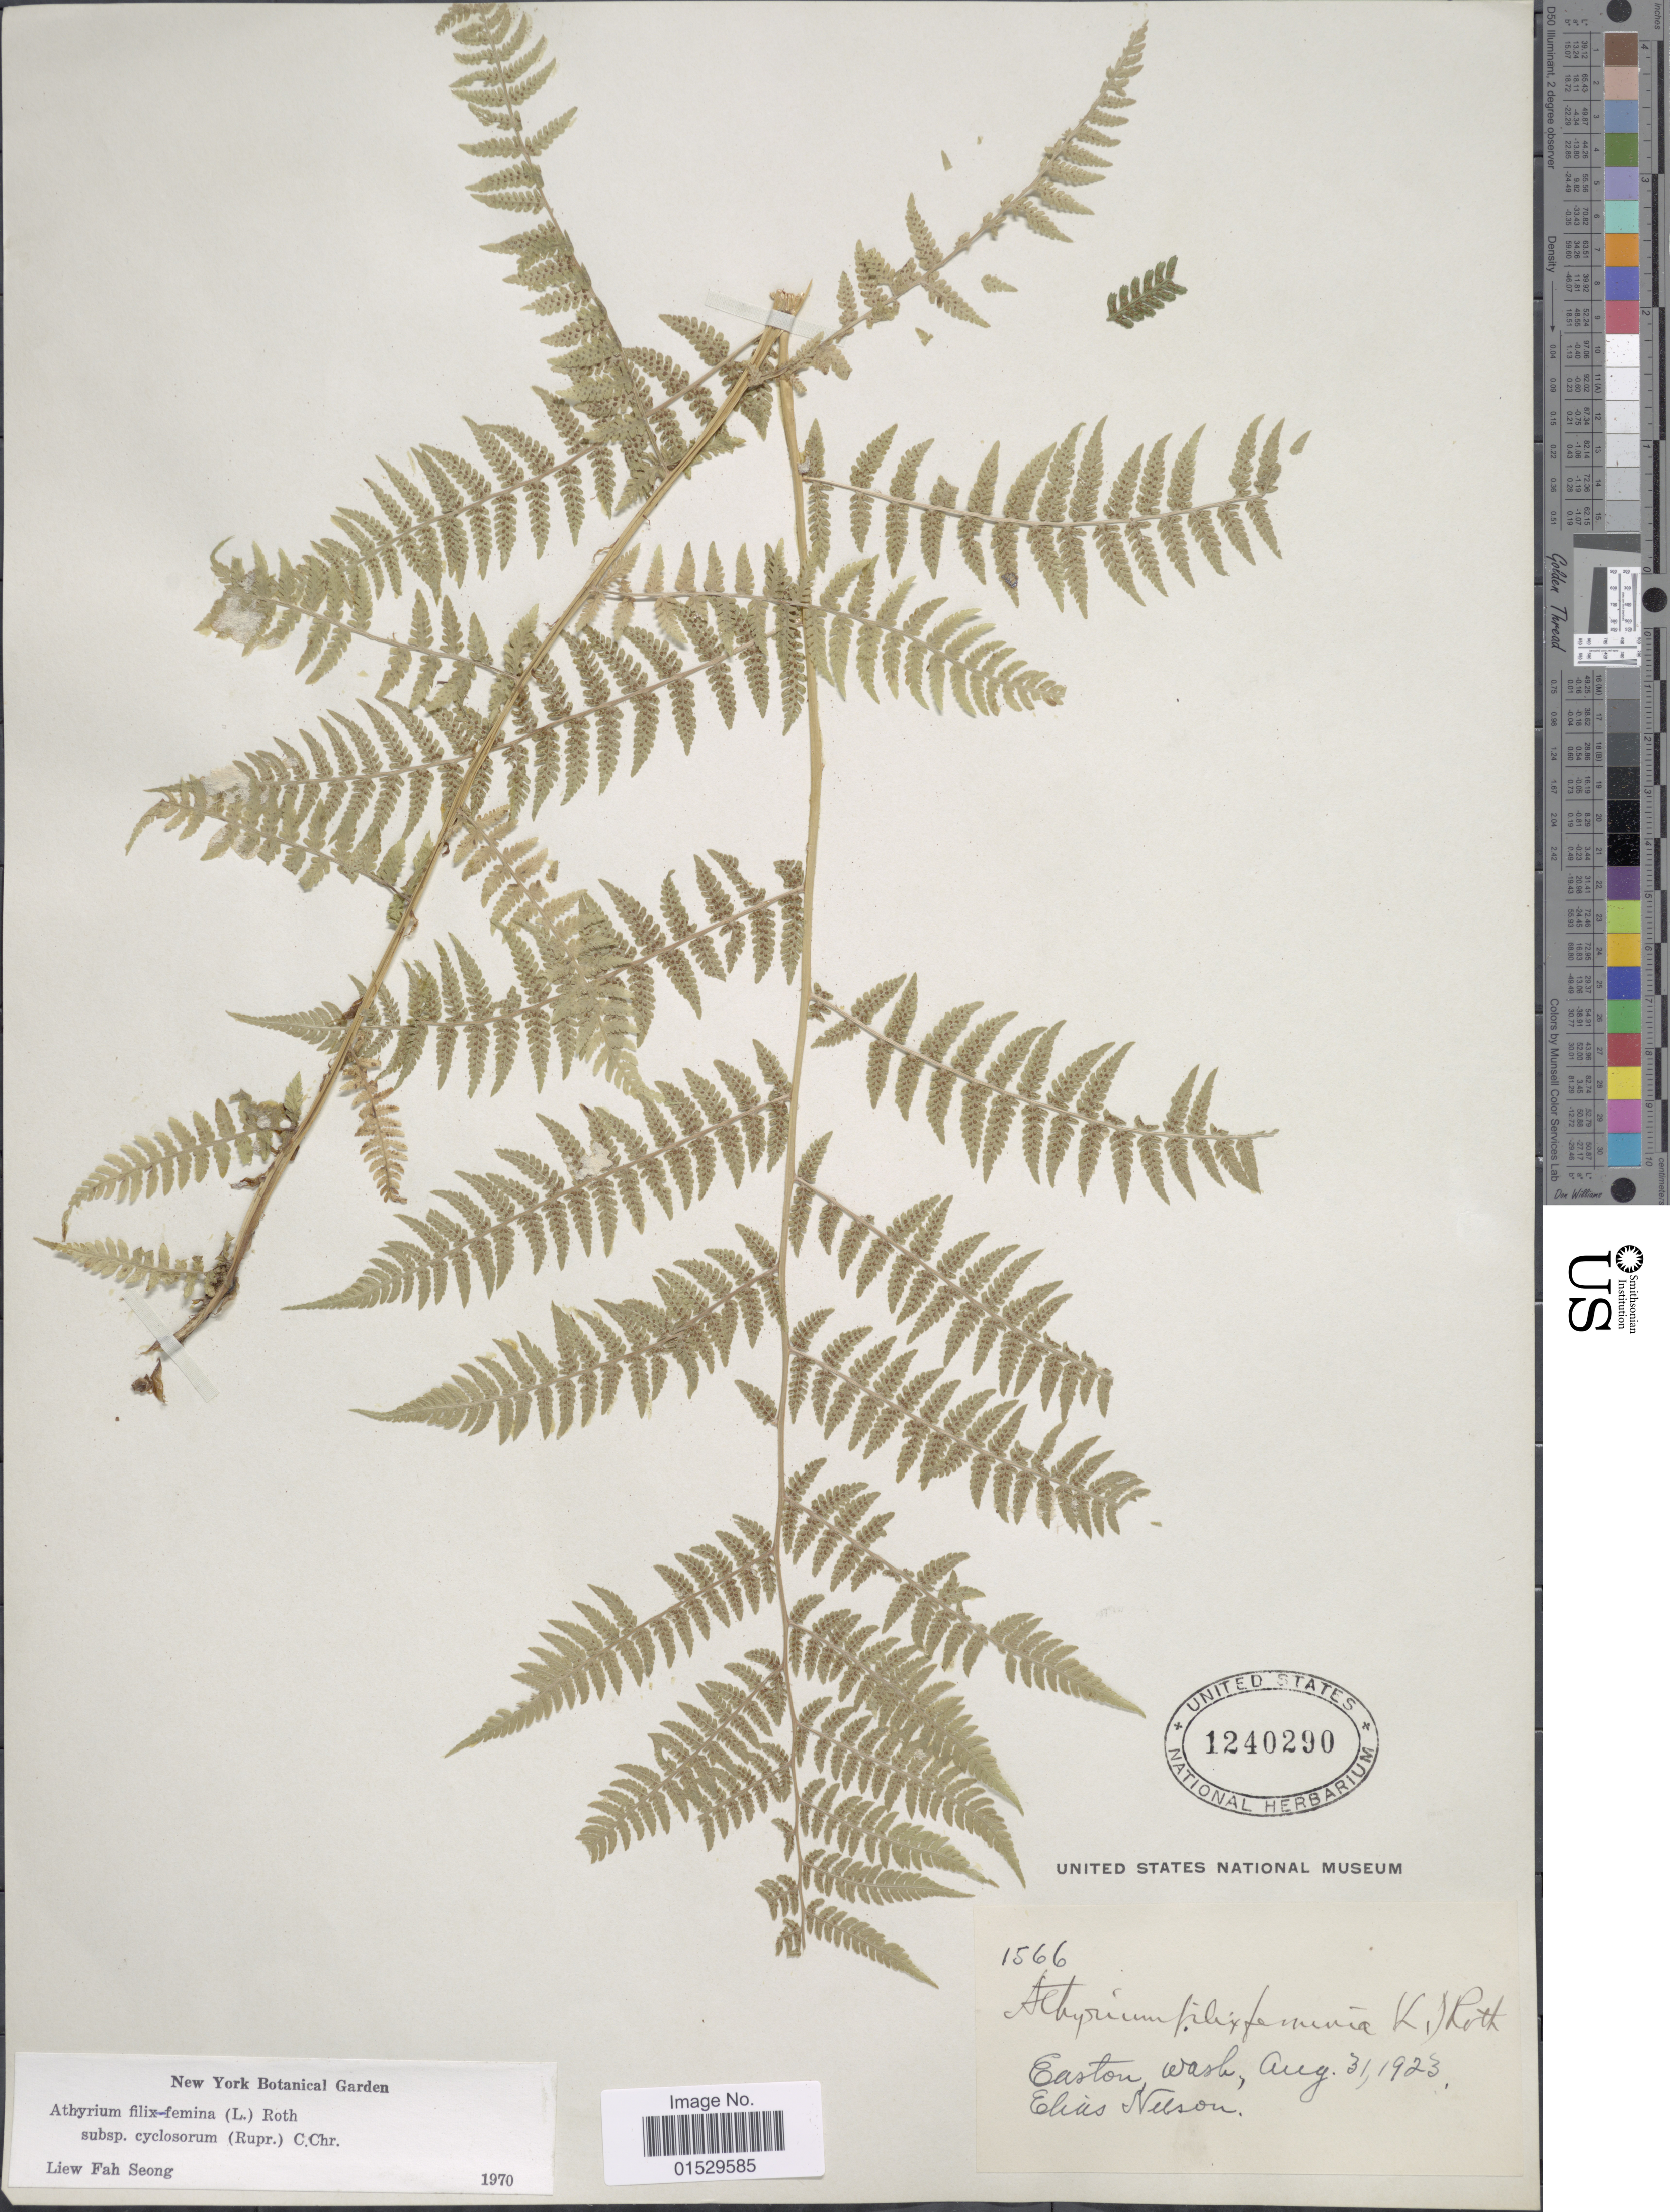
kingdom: Plantae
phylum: Tracheophyta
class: Polypodiopsida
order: Polypodiales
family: Athyriaceae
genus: Athyrium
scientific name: Athyrium filix-femina subsp. cyclosorum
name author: (Rupr.) C. Chr.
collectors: E. Nelson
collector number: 1566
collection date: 1923-08-03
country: United States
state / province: Washington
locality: Easton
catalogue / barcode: US 1240290